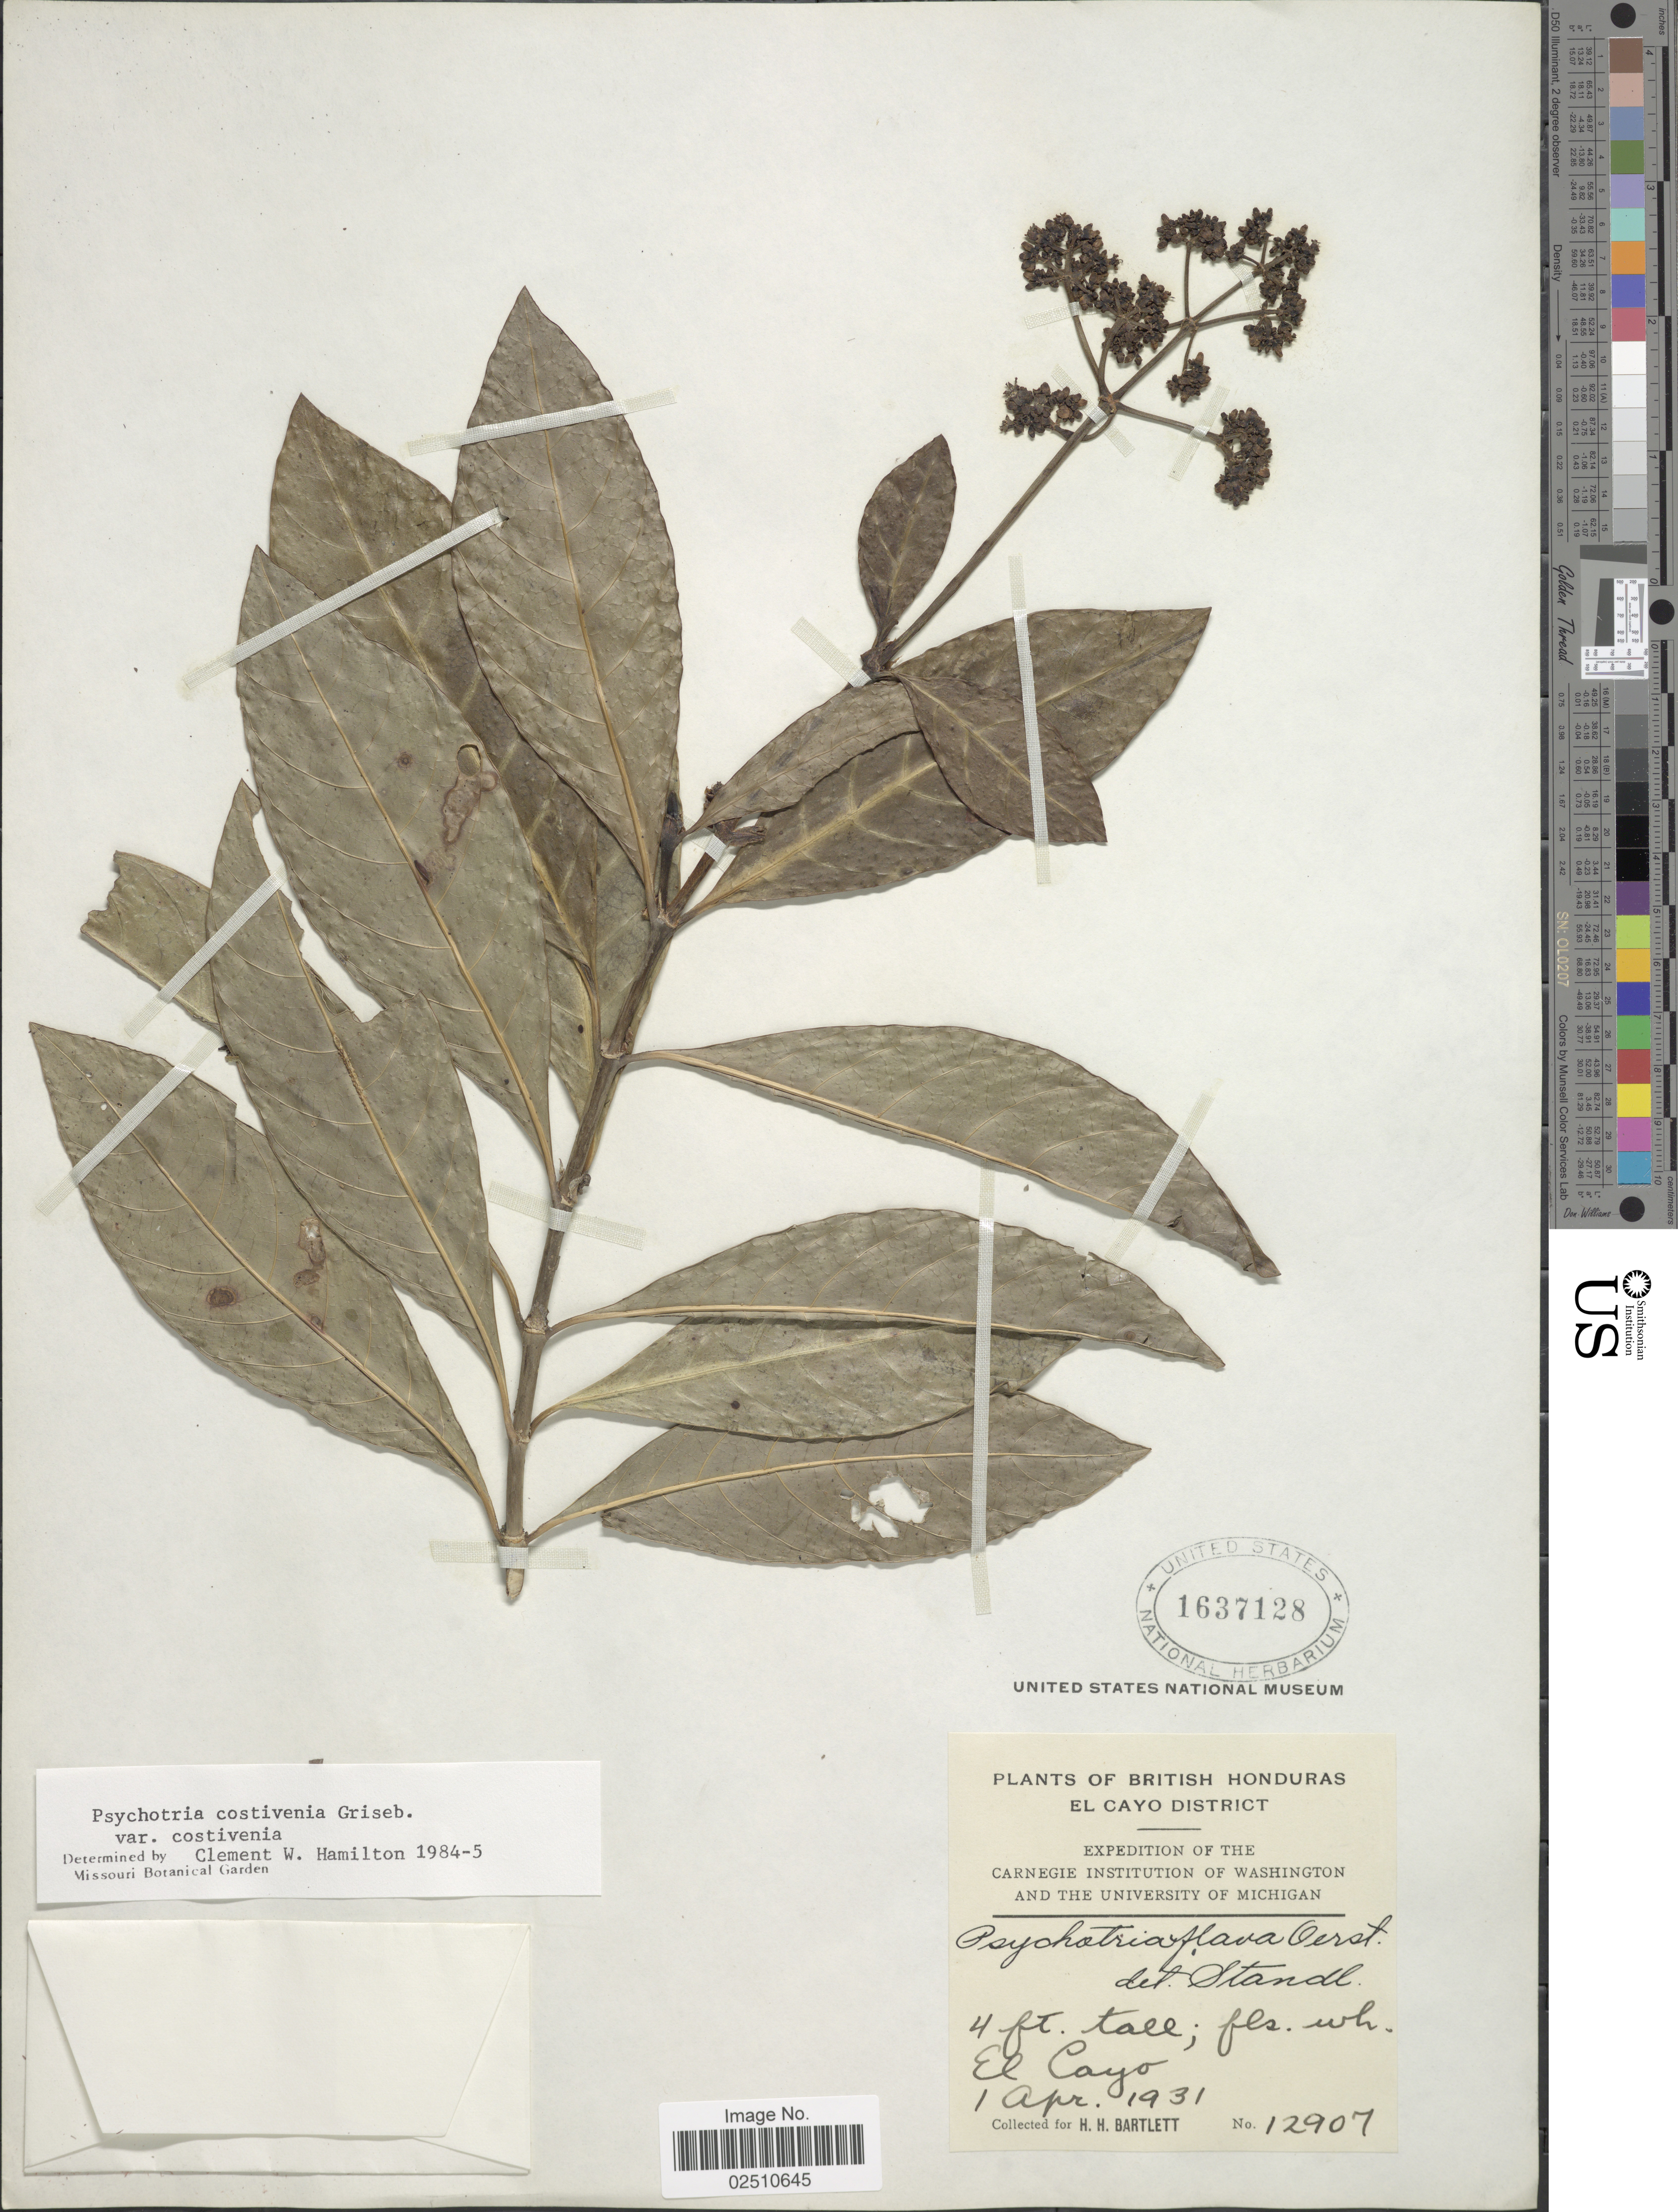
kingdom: Plantae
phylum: Tracheophyta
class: Magnoliopsida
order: Gentianales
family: Rubiaceae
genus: Psychotria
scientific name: Psychotria costivenia var. costivenia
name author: Griseb.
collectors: H. H. Bartlett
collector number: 12907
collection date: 1931-04-01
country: Belize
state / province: Cayo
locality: British Honduras, El Cayo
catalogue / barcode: US 1637128